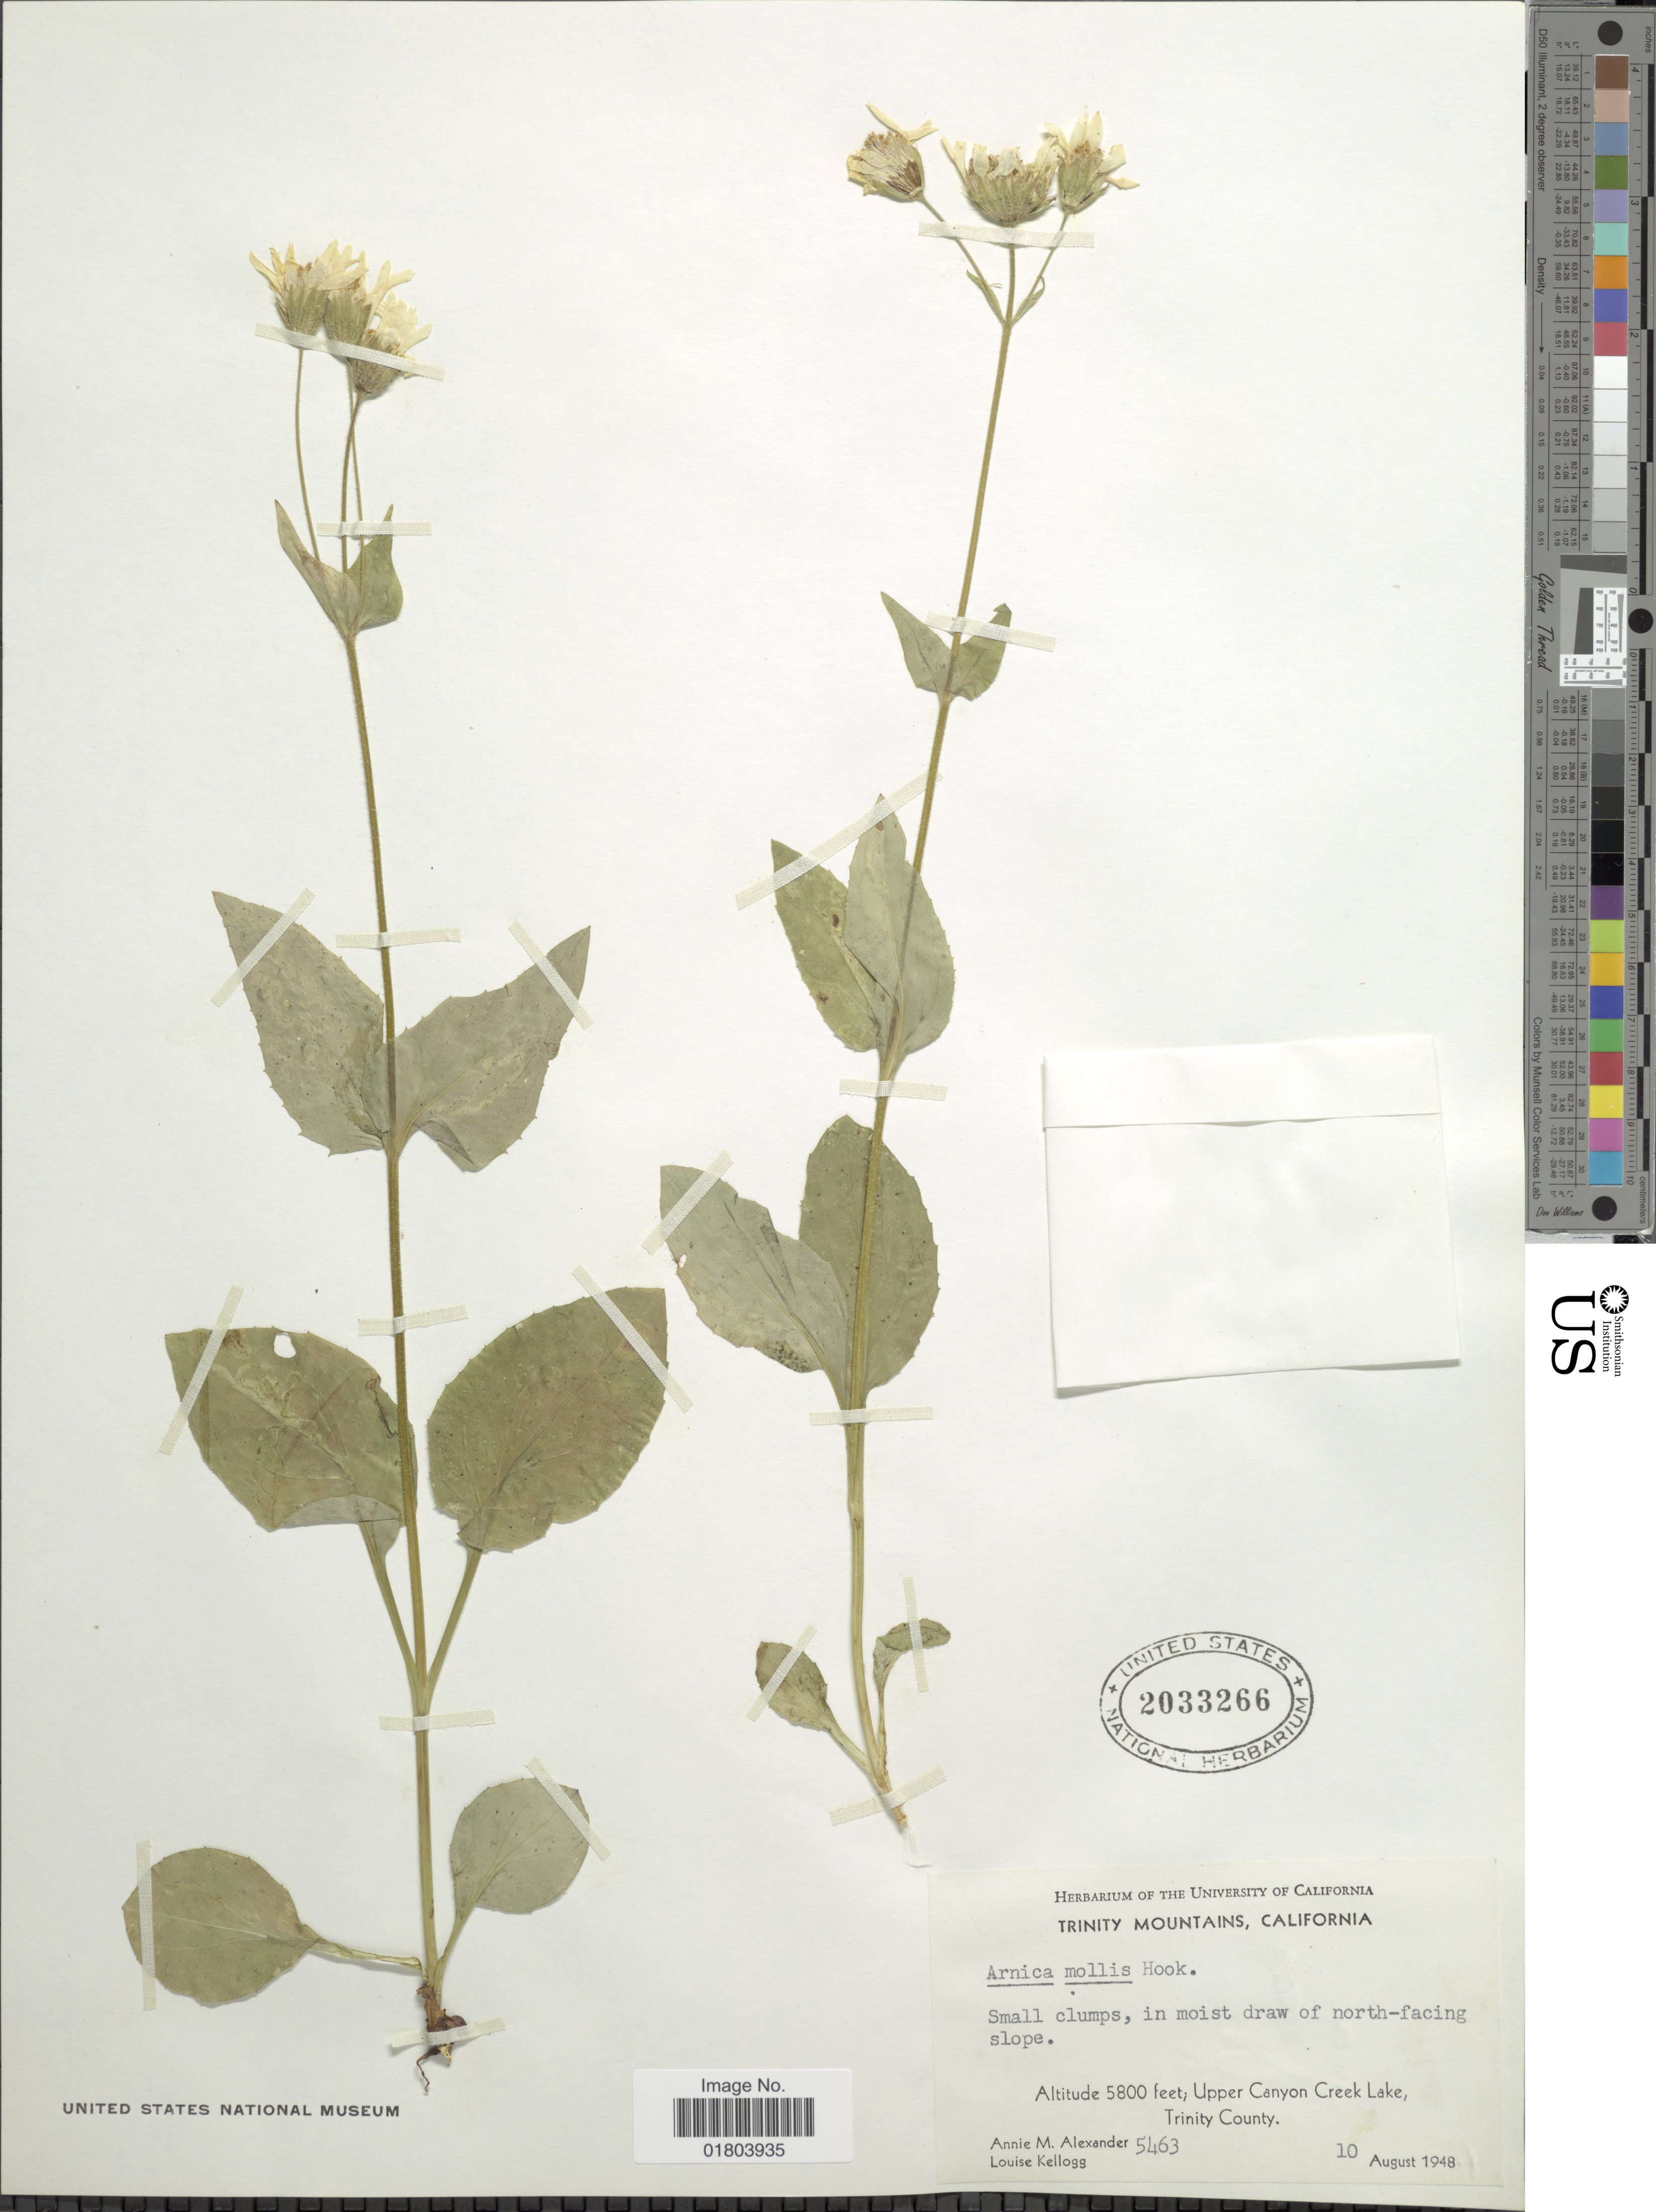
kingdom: Plantae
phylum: Tracheophyta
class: Magnoliopsida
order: Asterales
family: Asteraceae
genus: Arnica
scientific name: Arnica mollis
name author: Hook.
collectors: A. M. Alexander & L. Kellogg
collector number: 5463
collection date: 1948-08-10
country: United States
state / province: California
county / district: Trinity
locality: Trinity Mountains, Small clumps, in moist draw of north-facing slope, Upper Canyon Creek Lake, Trinity County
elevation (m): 1768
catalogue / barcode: US 2033266